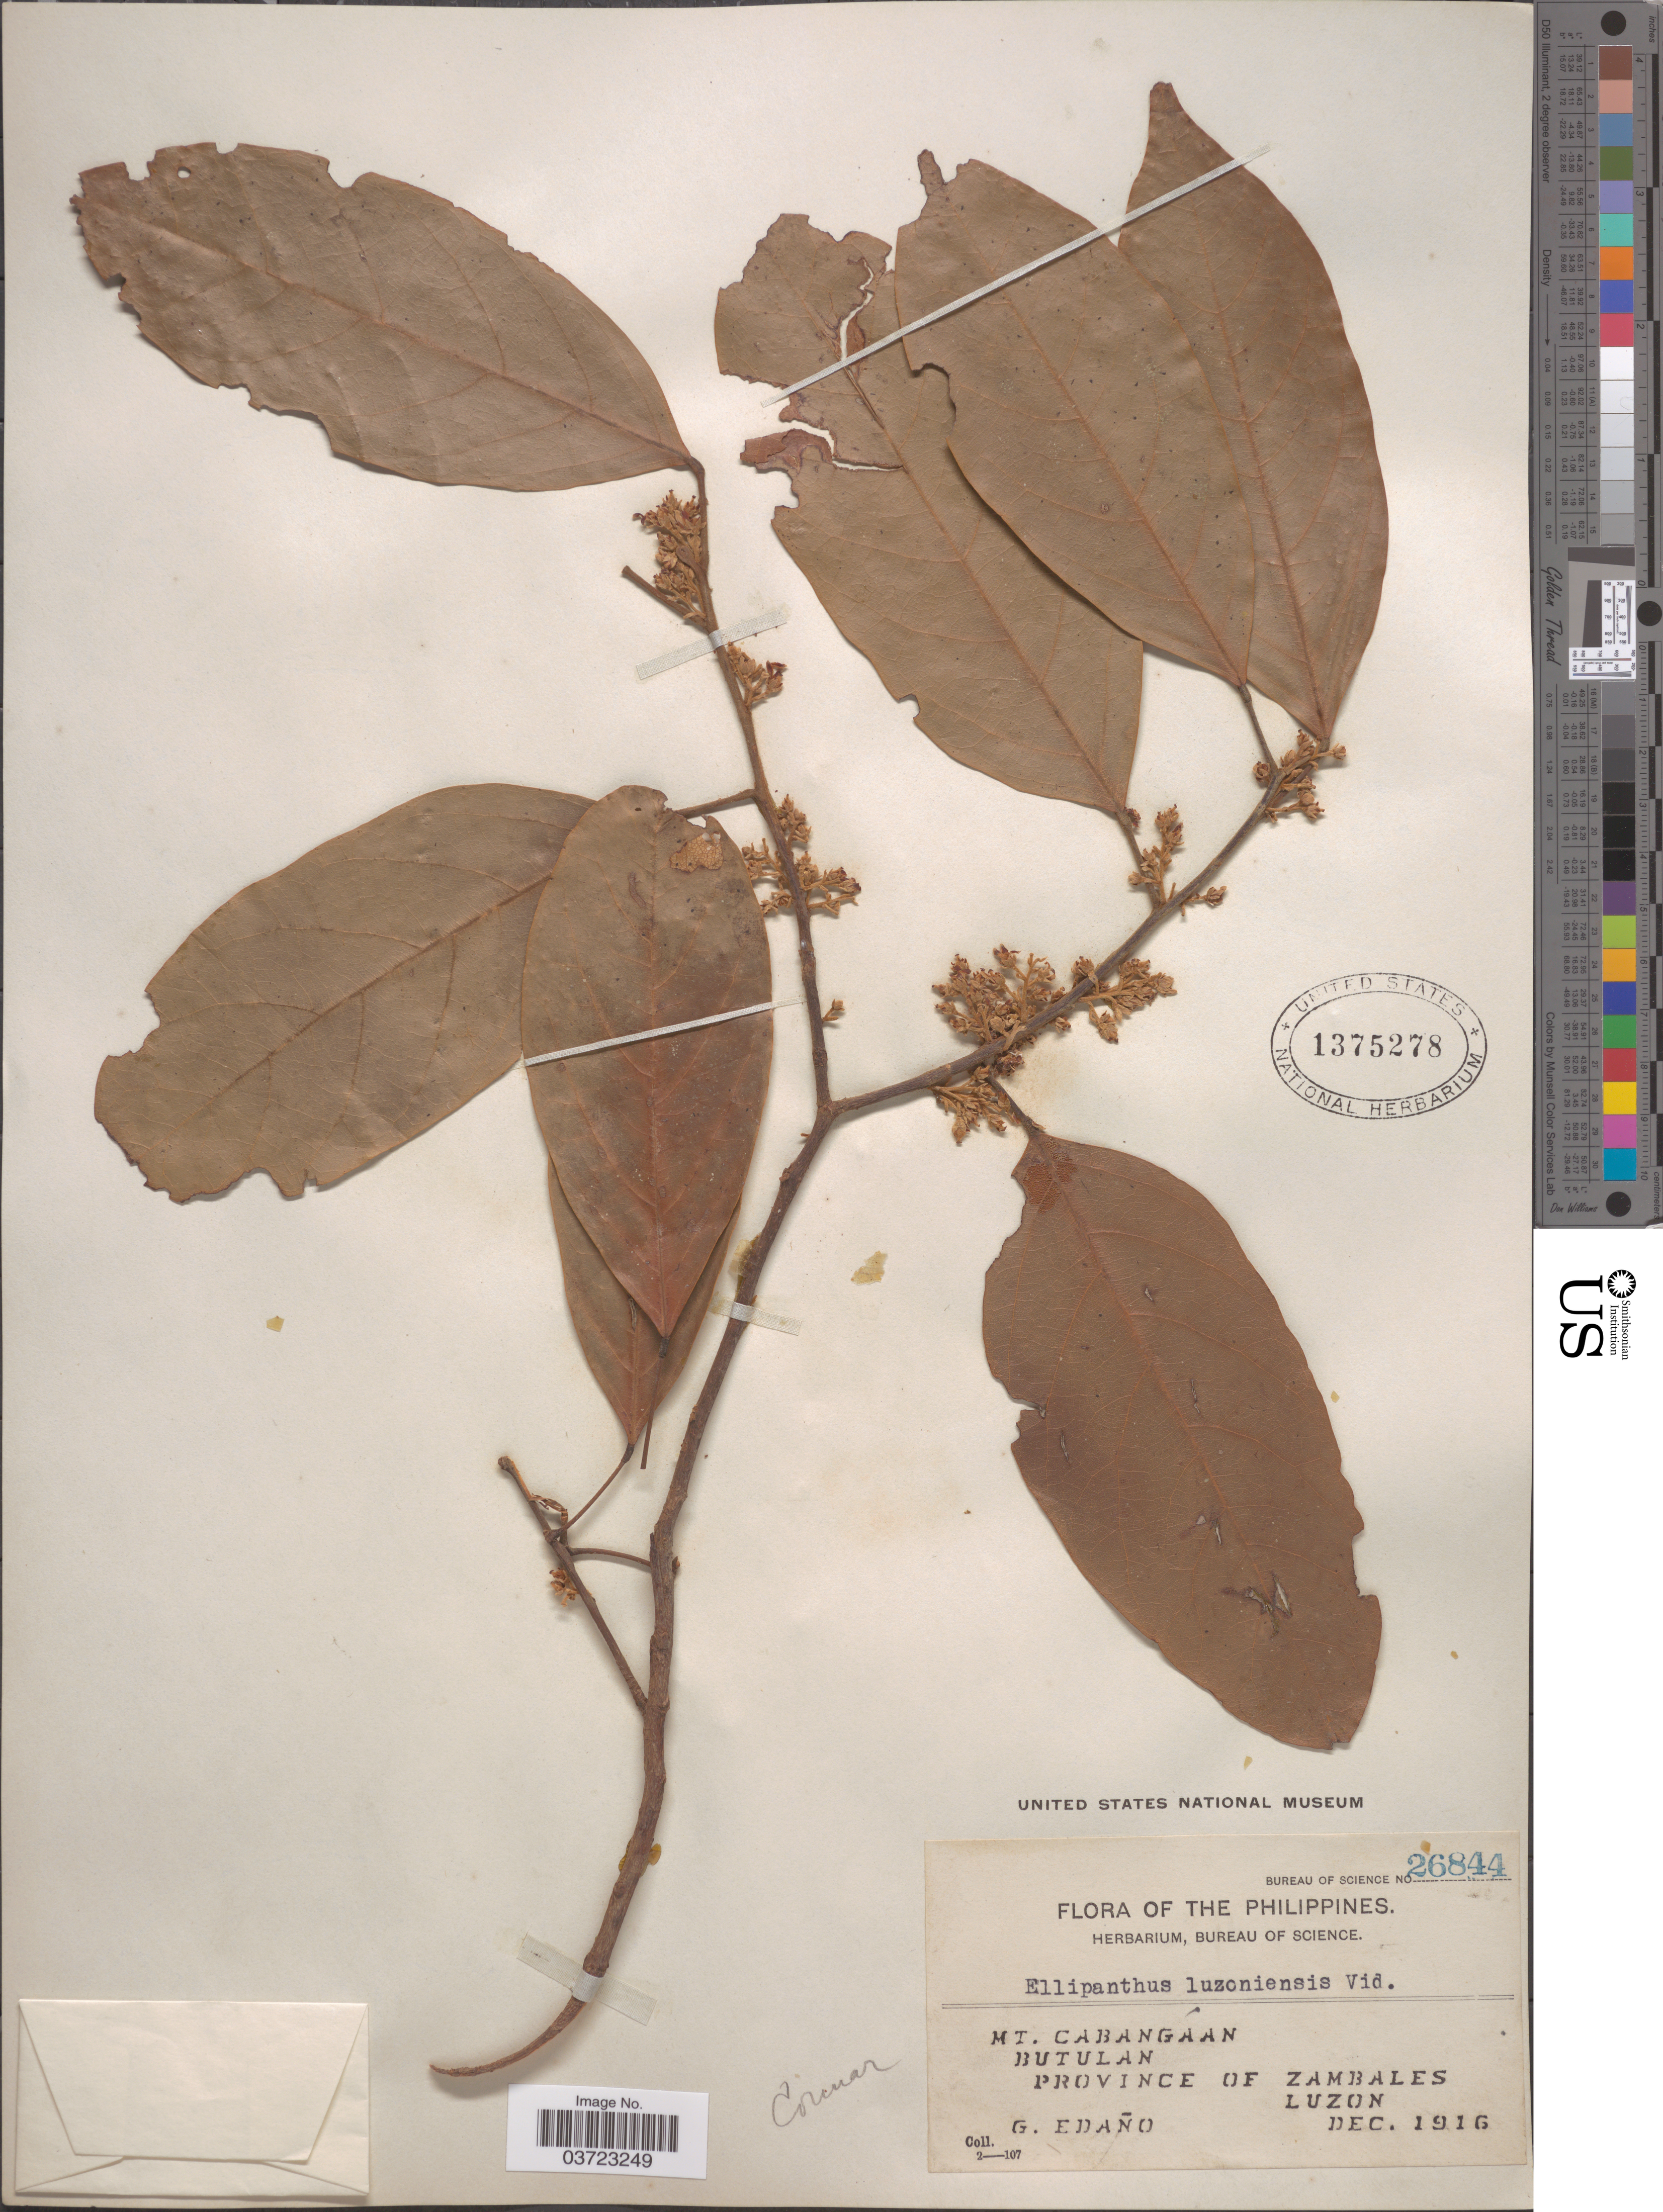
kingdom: Plantae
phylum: Tracheophyta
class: Magnoliopsida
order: Oxalidales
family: Connaraceae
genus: Ellipanthus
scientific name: Ellipanthus luzoniensis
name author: S. Vidal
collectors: G. Edaño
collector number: Bureau of Science 26844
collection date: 1916-12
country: Philippines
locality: Mt. Cabangaan, Butulan, Province of Zambales, Luzon.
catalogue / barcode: US 1375278